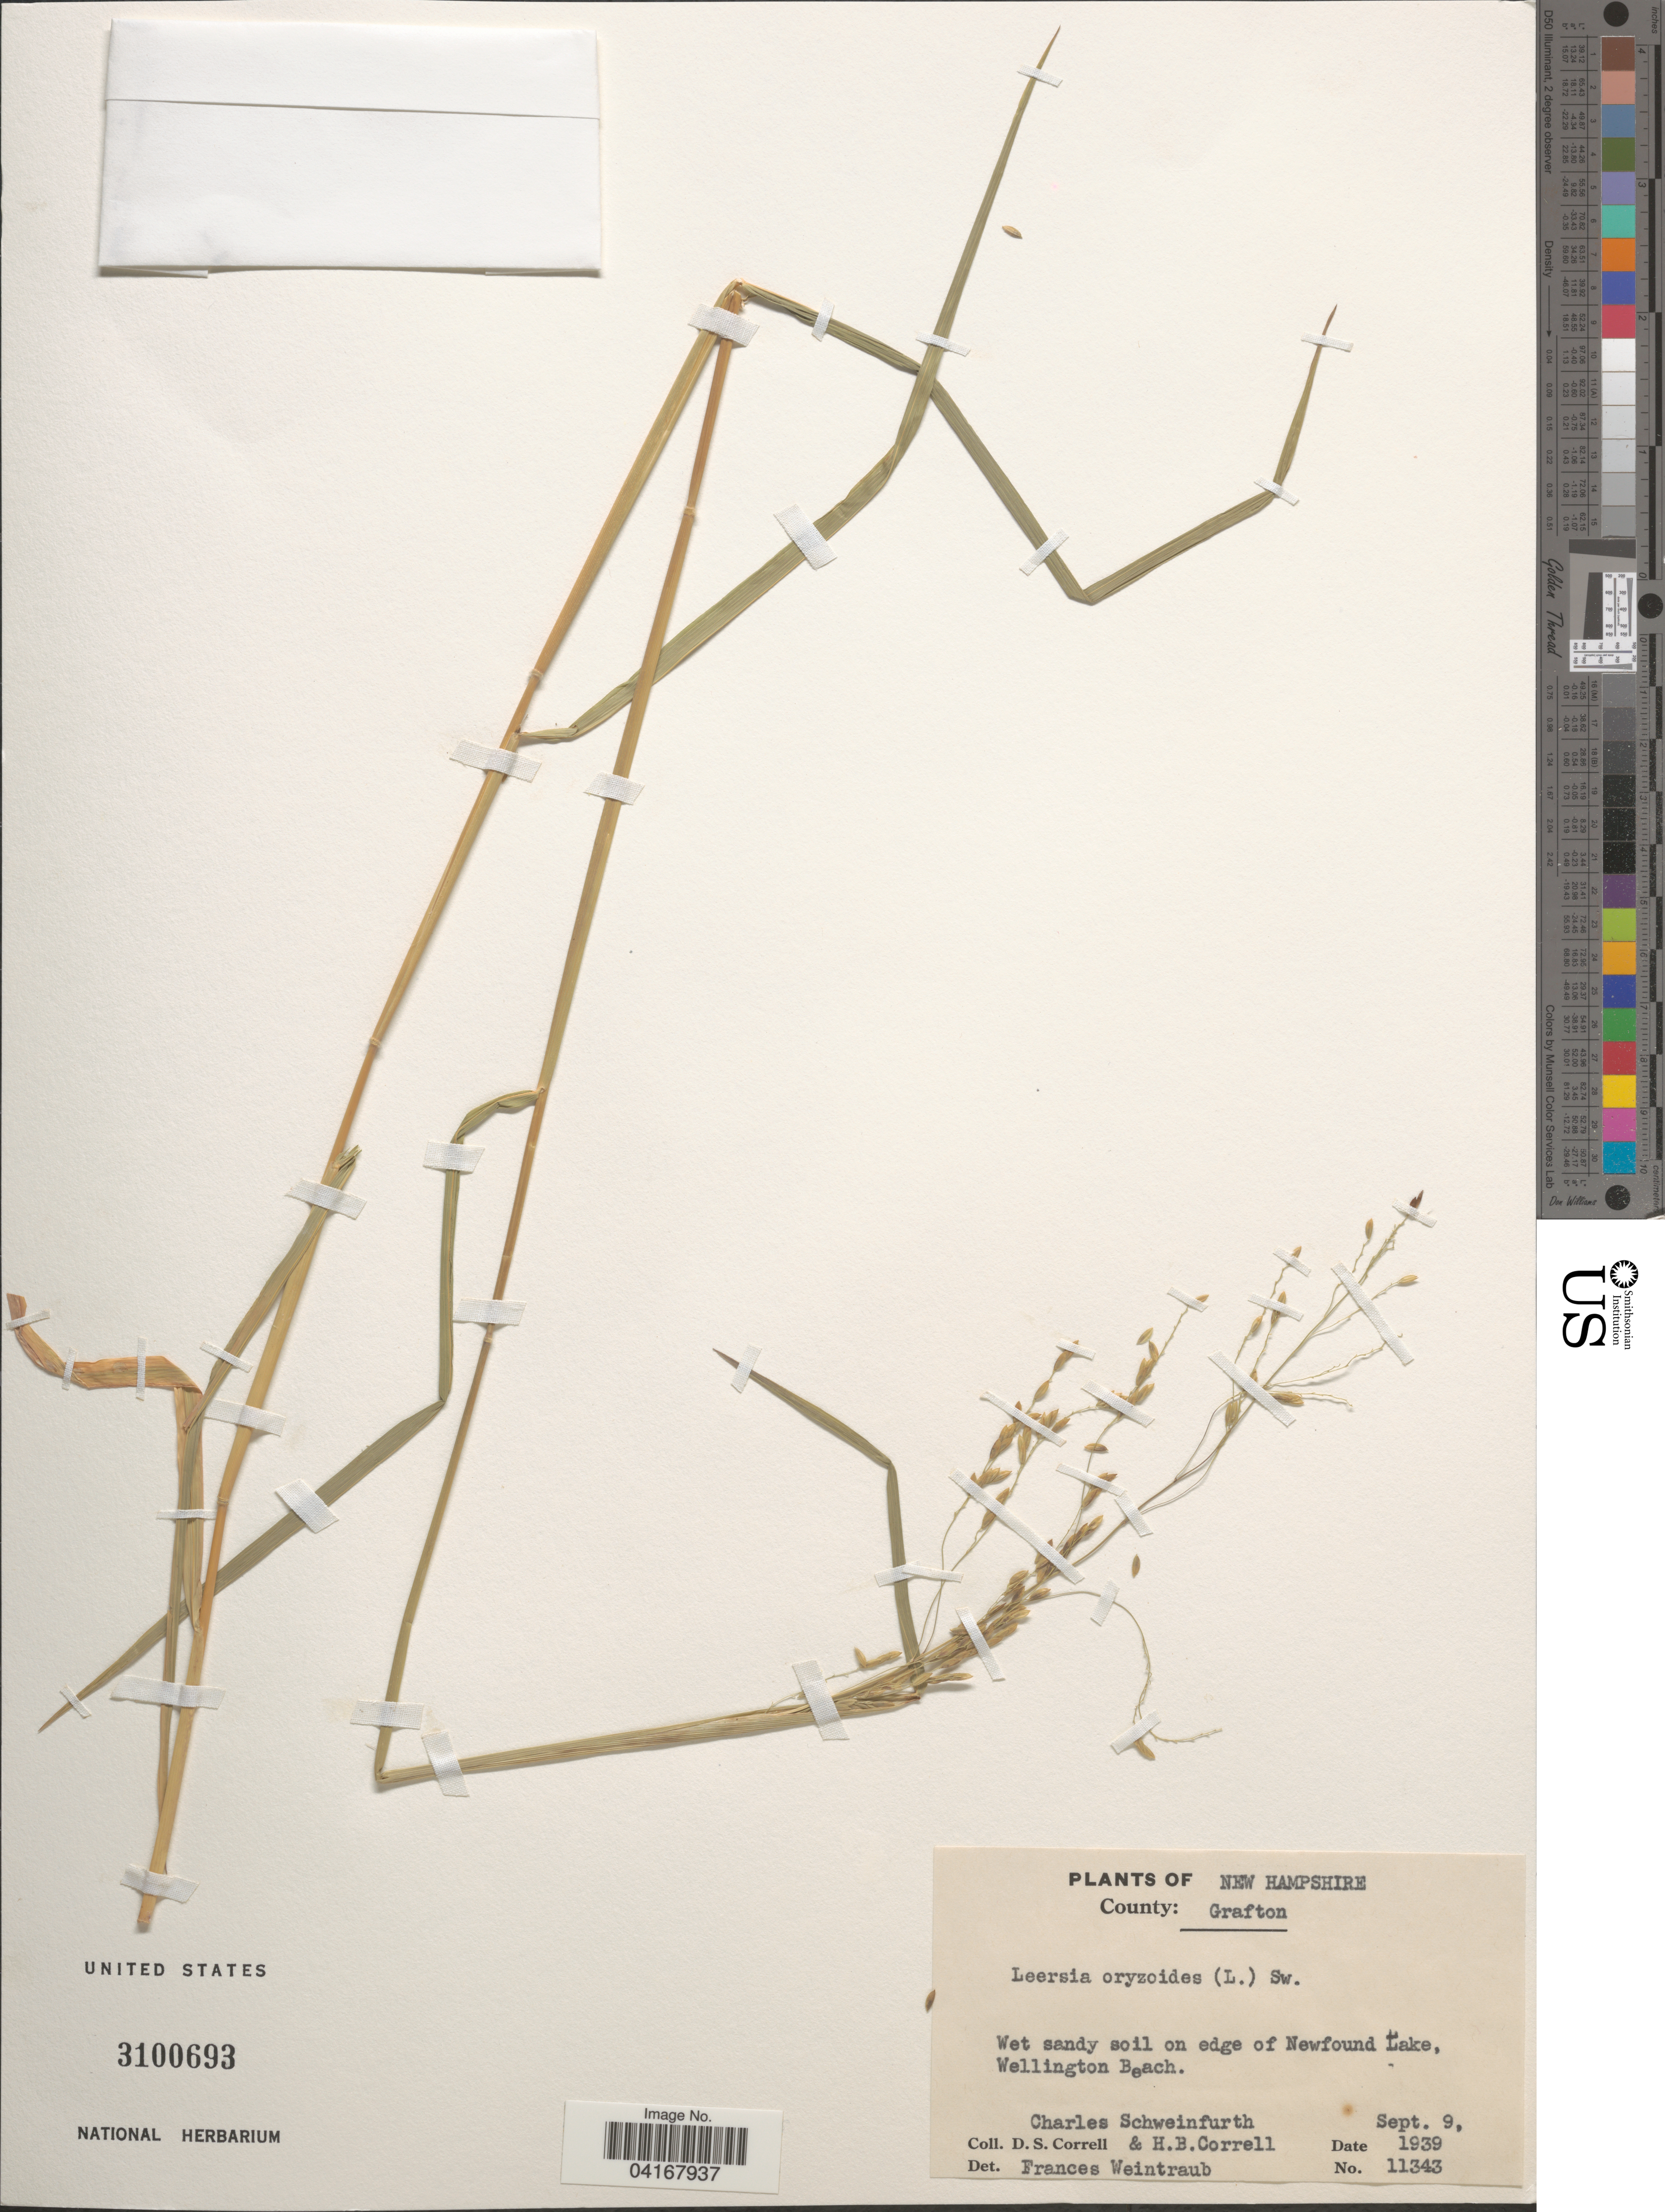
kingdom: Plantae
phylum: Tracheophyta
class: Liliopsida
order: Poales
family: Poaceae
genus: Leersia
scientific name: Leersia oryzoides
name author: (L.) Sw.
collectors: C. Schweinfurth, D. S. Correll & H. Correll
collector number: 11343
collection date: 1939-09-09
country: United States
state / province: New Hampshire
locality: County: Grafton. Wet sandy soil on edge of Newfound Lake, Wellington Beach.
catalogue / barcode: US 3100693